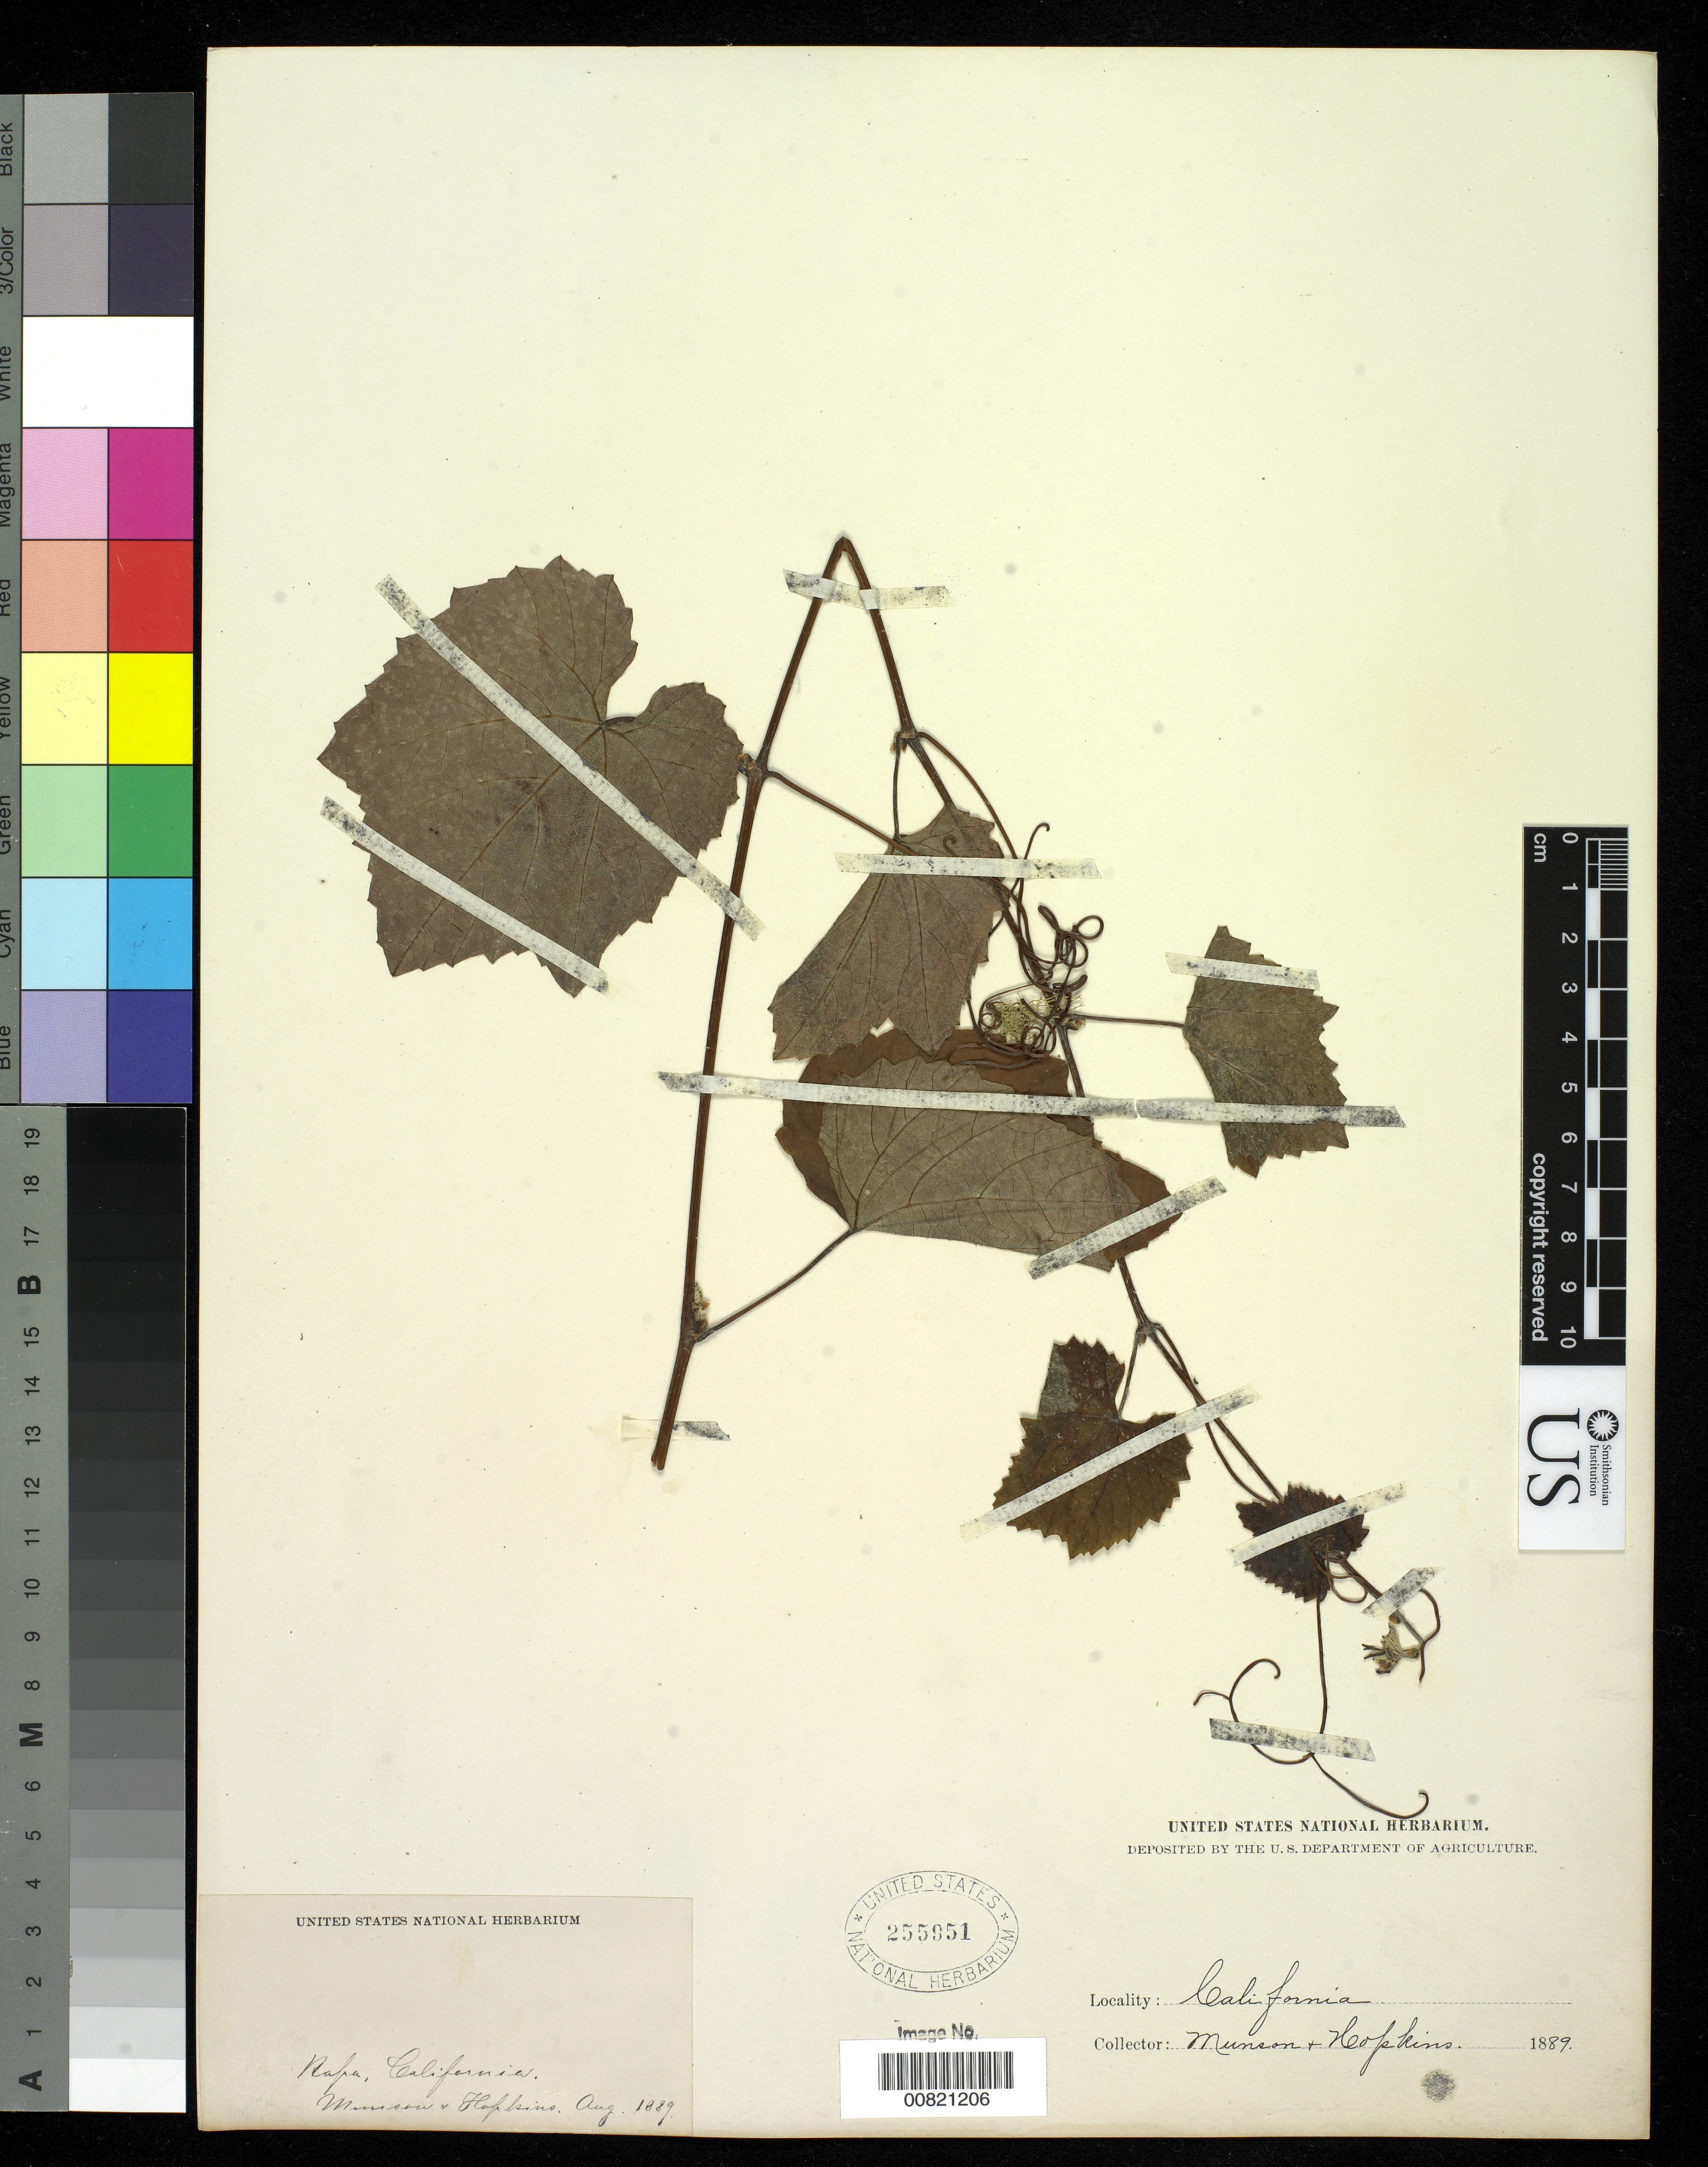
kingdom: Plantae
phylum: Tracheophyta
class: Magnoliopsida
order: Vitales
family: Vitaceae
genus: Vitis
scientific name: Vitis californica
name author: Benth.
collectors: T. V. Munson & -. Hopkins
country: United States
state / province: California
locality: Napa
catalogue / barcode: US 255951